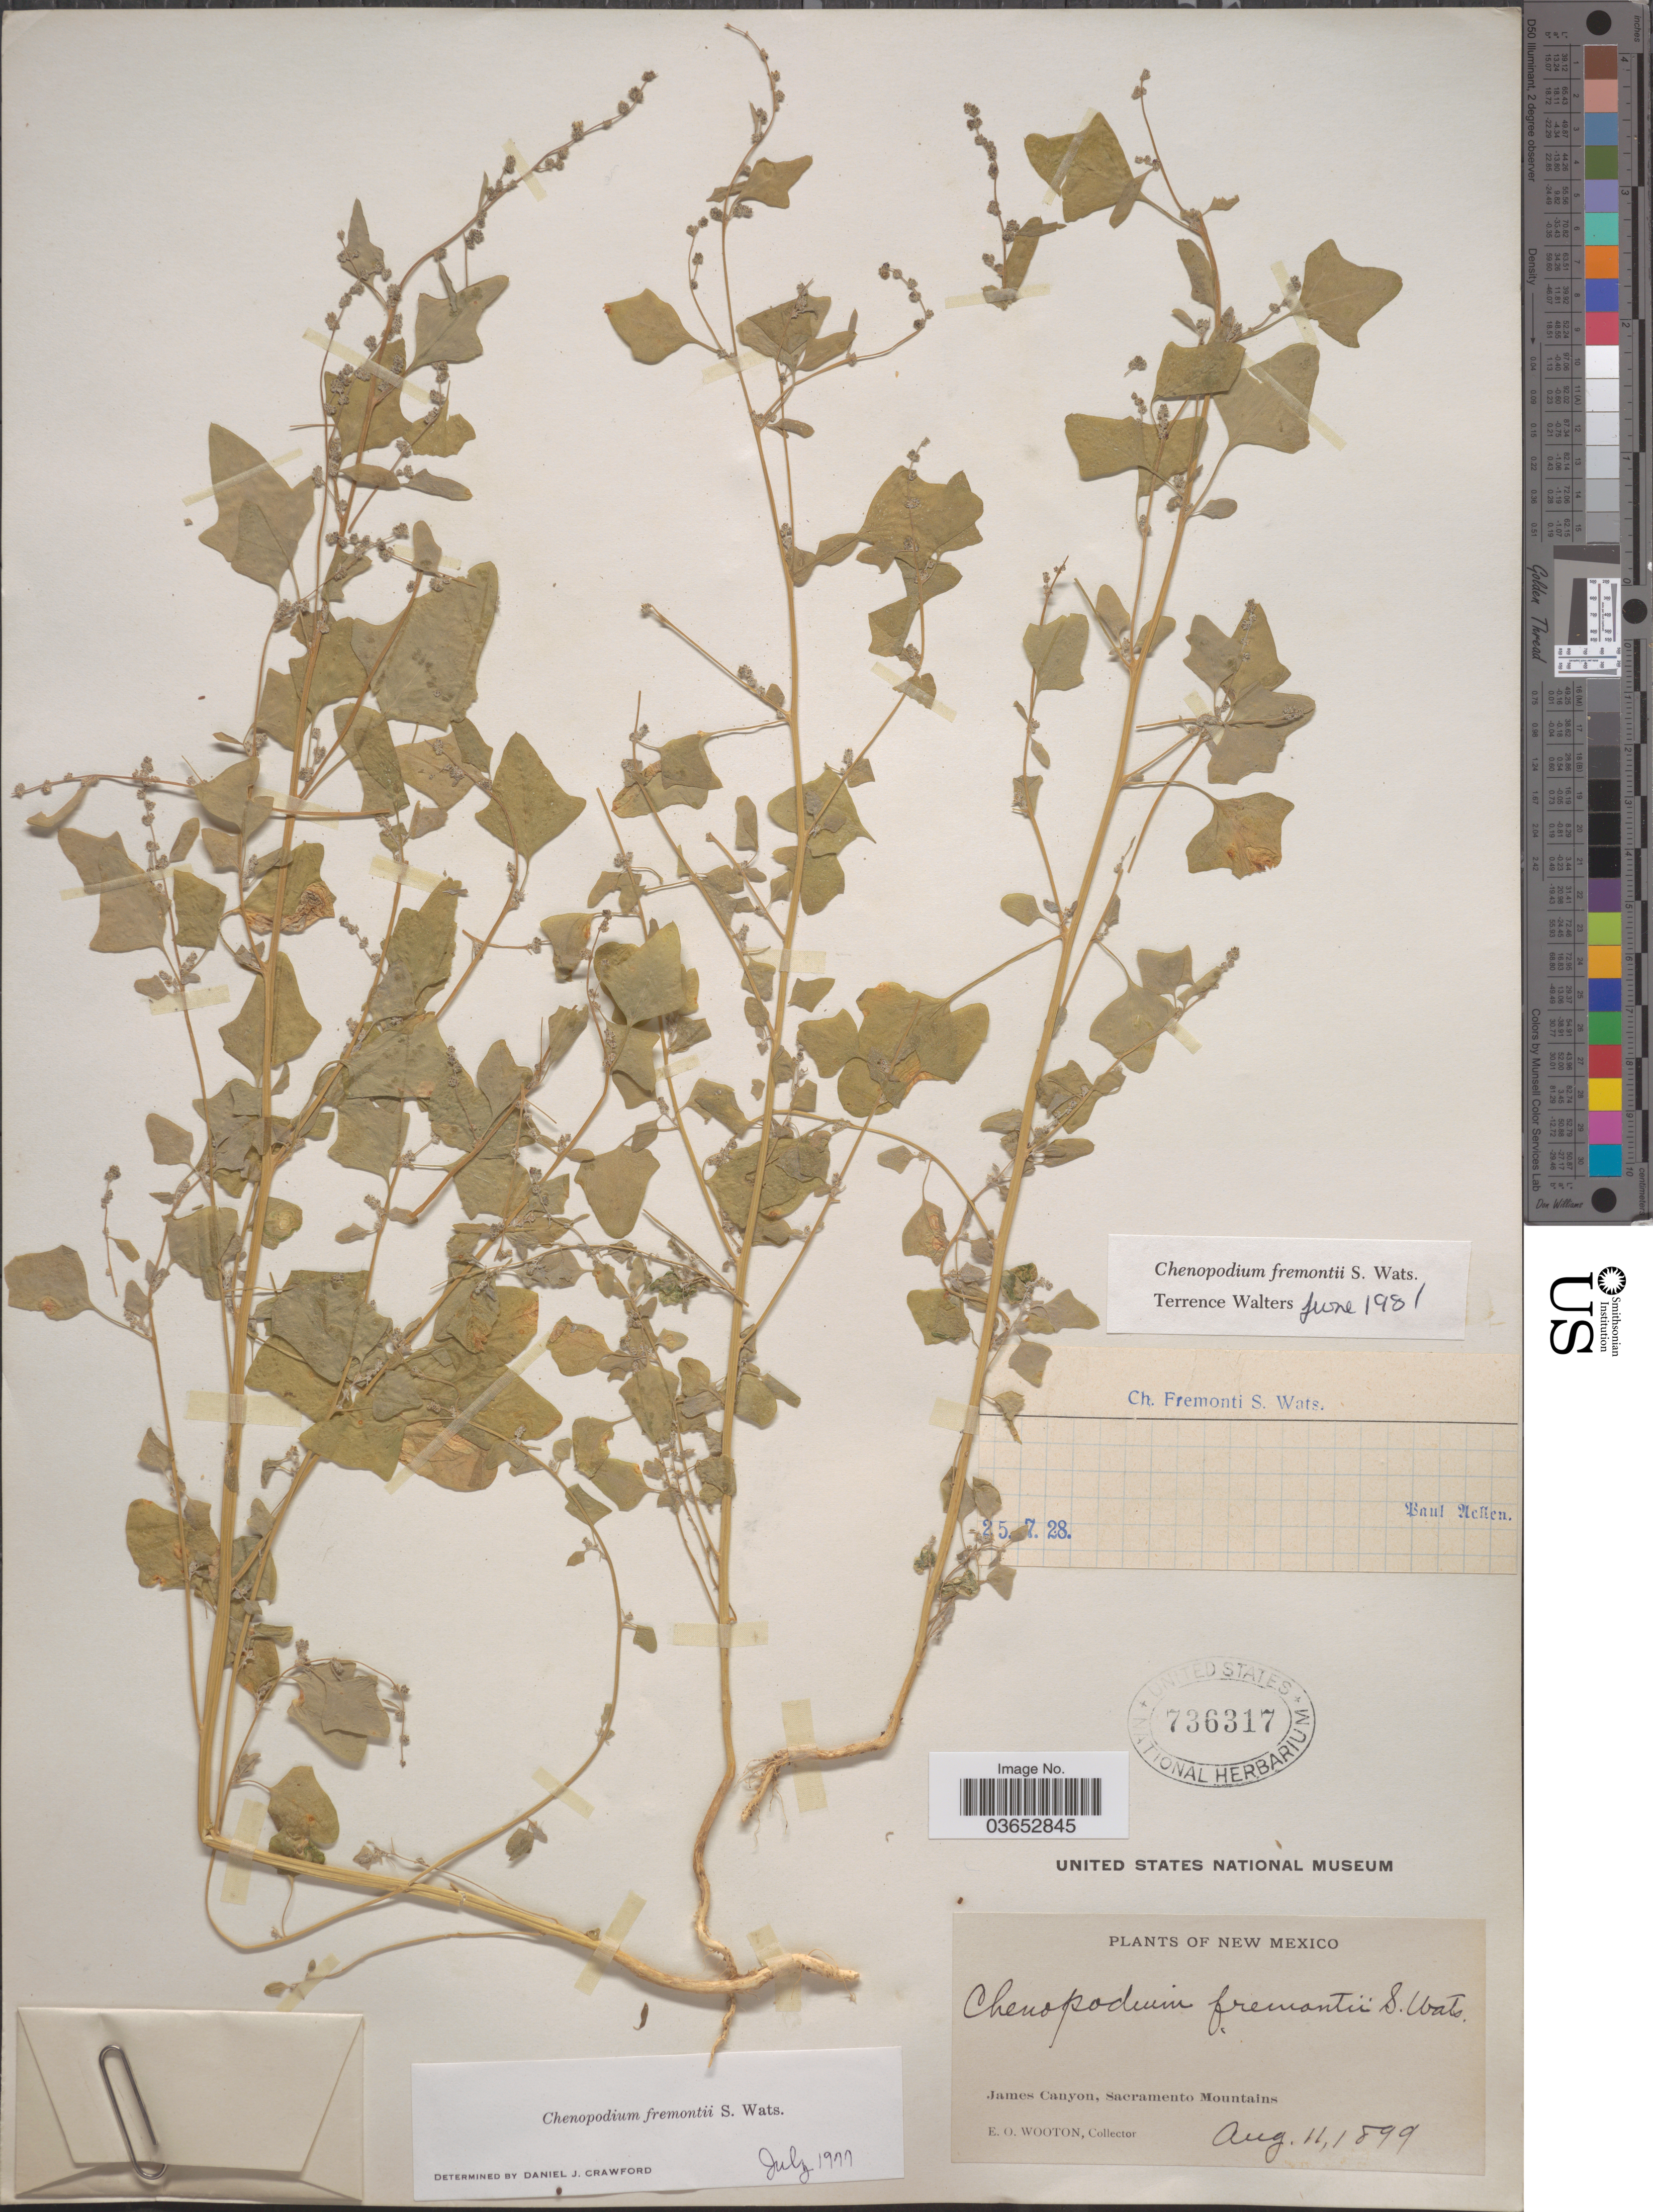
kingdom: Plantae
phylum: Tracheophyta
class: Magnoliopsida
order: Caryophyllales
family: Amaranthaceae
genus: Chenopodium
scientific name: Chenopodium fremontii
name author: S. Watson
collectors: E. O. Wooton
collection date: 1899-08-11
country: United States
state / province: New Mexico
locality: James Canyon, Sacramento Moutnains.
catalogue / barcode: US 736317